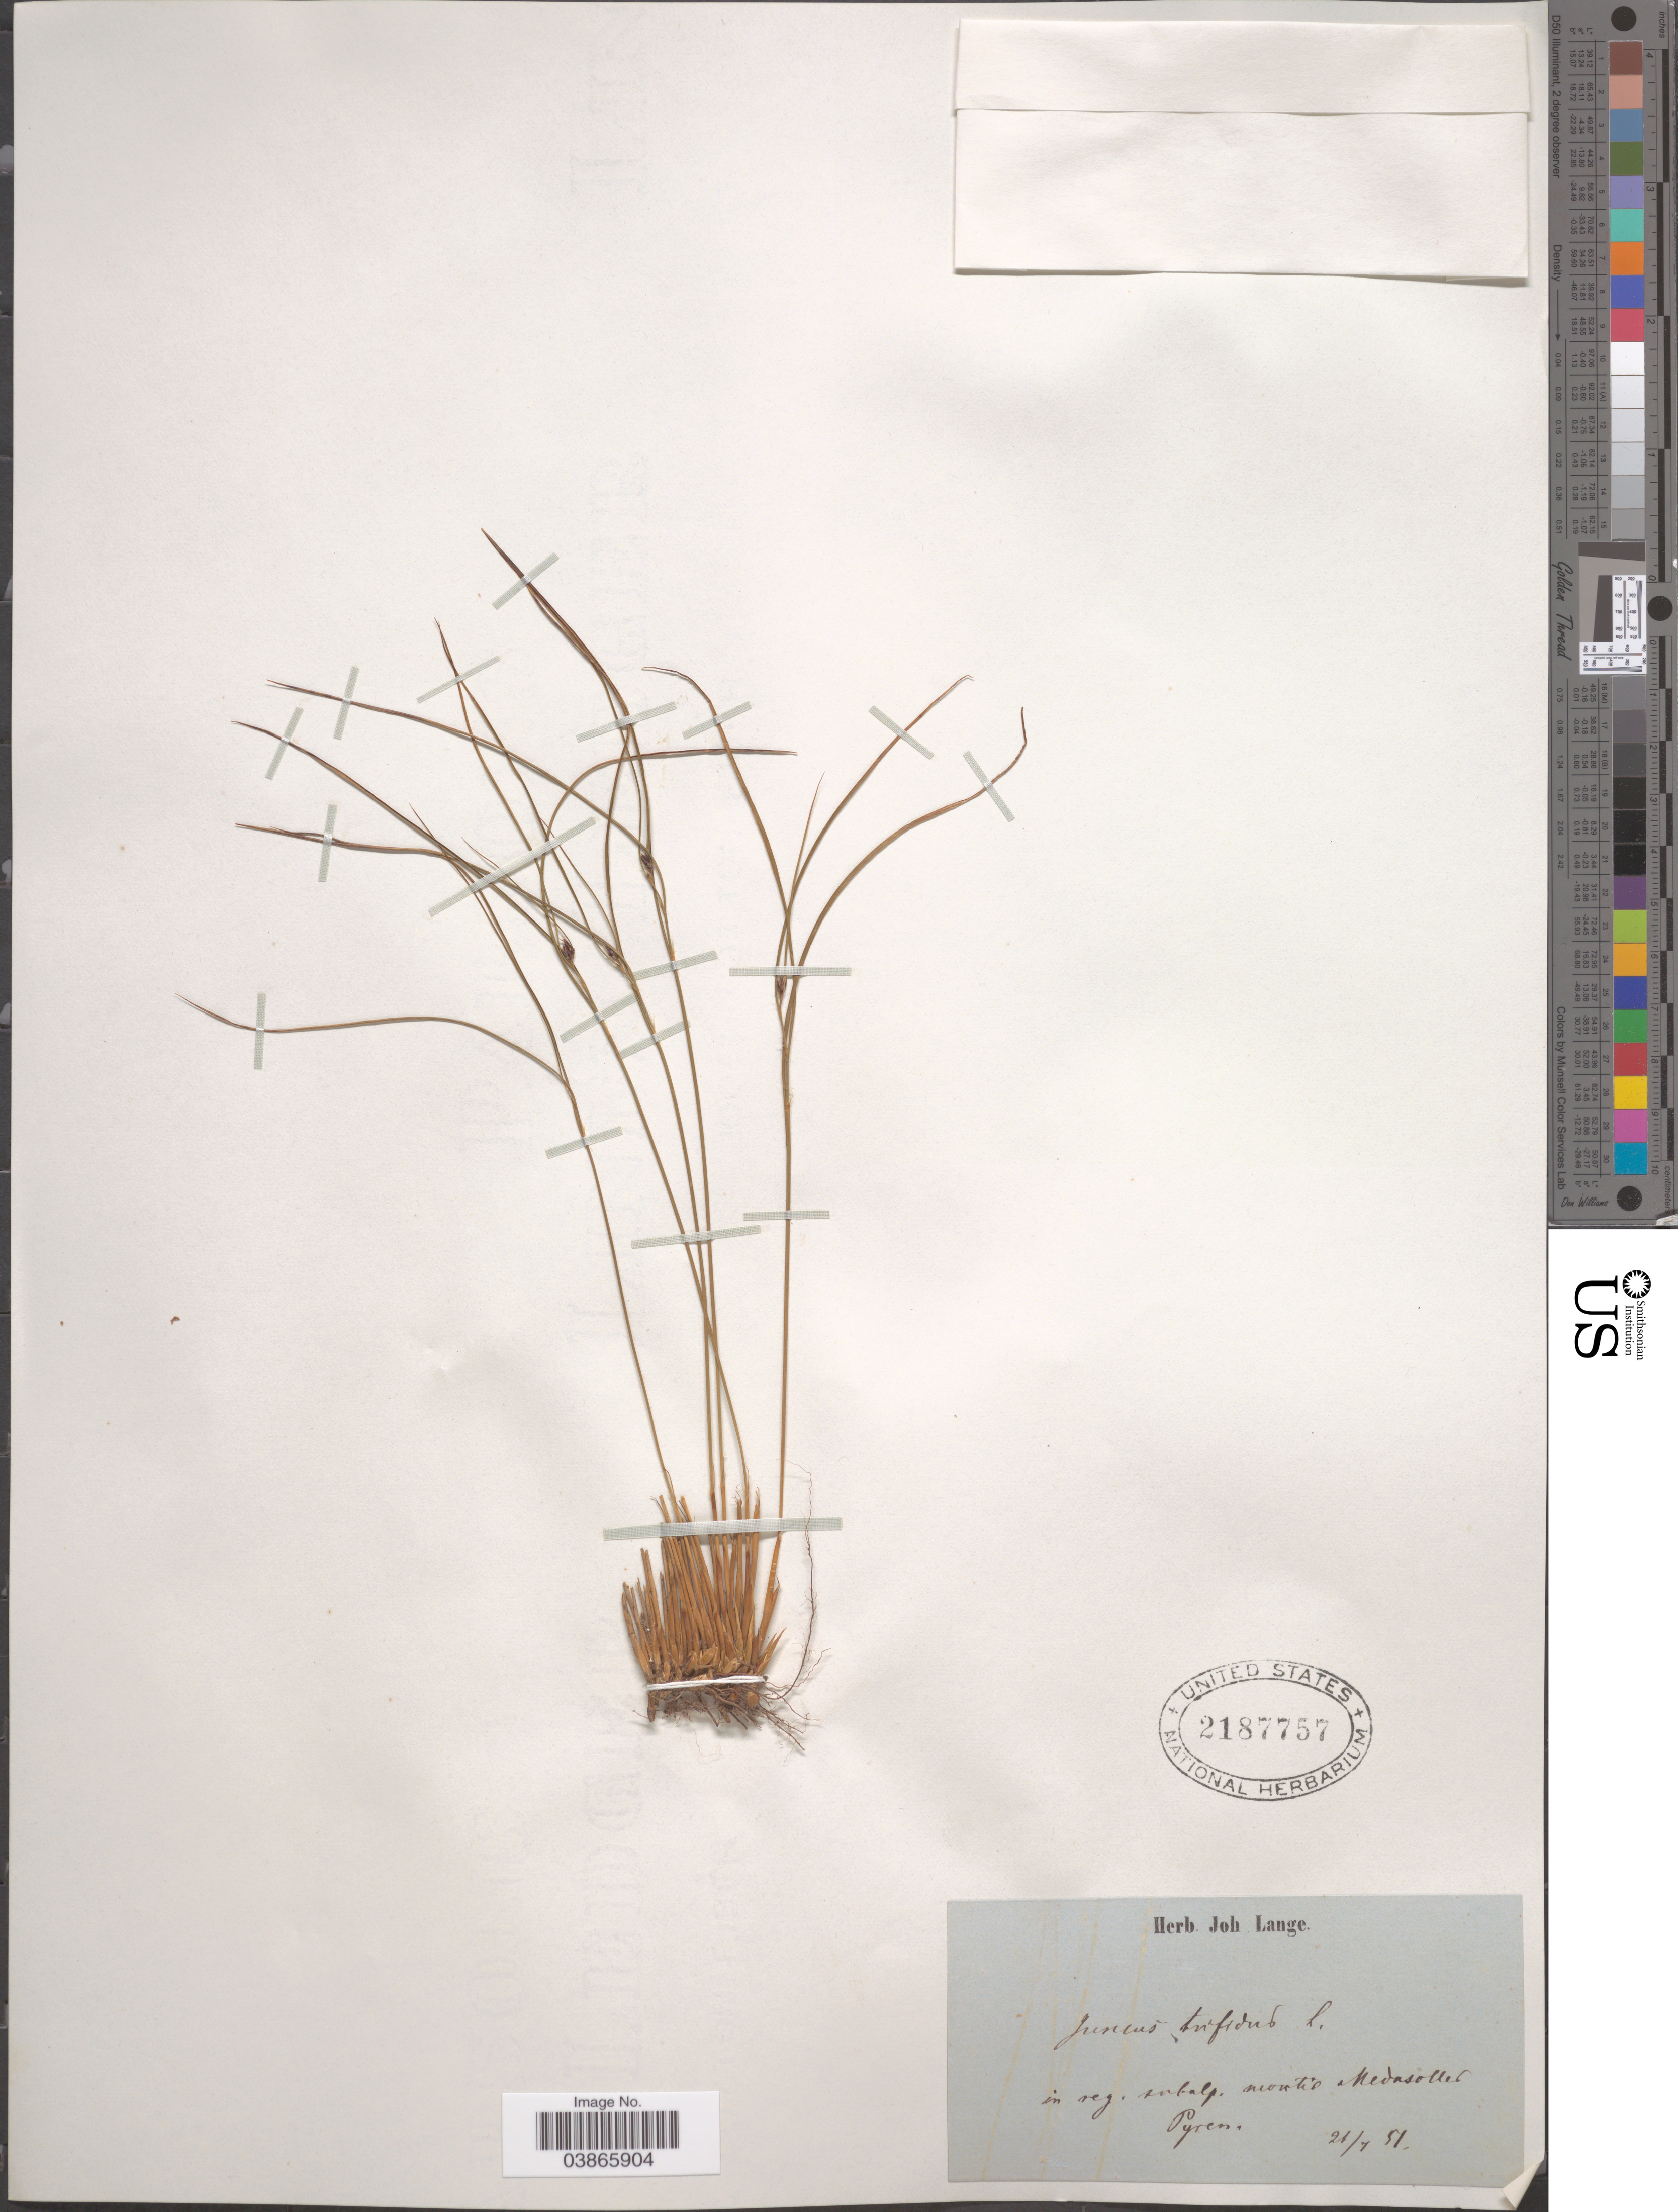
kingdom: Plantae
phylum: Tracheophyta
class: Liliopsida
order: Poales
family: Juncaceae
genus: Juncus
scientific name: Juncus trifidus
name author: L.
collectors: ex herb. Joh. Lange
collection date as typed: Transcribed d/m/y: 21/7/57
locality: In reg. subalp. montio Medasolled Pyren.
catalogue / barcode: US 2187757